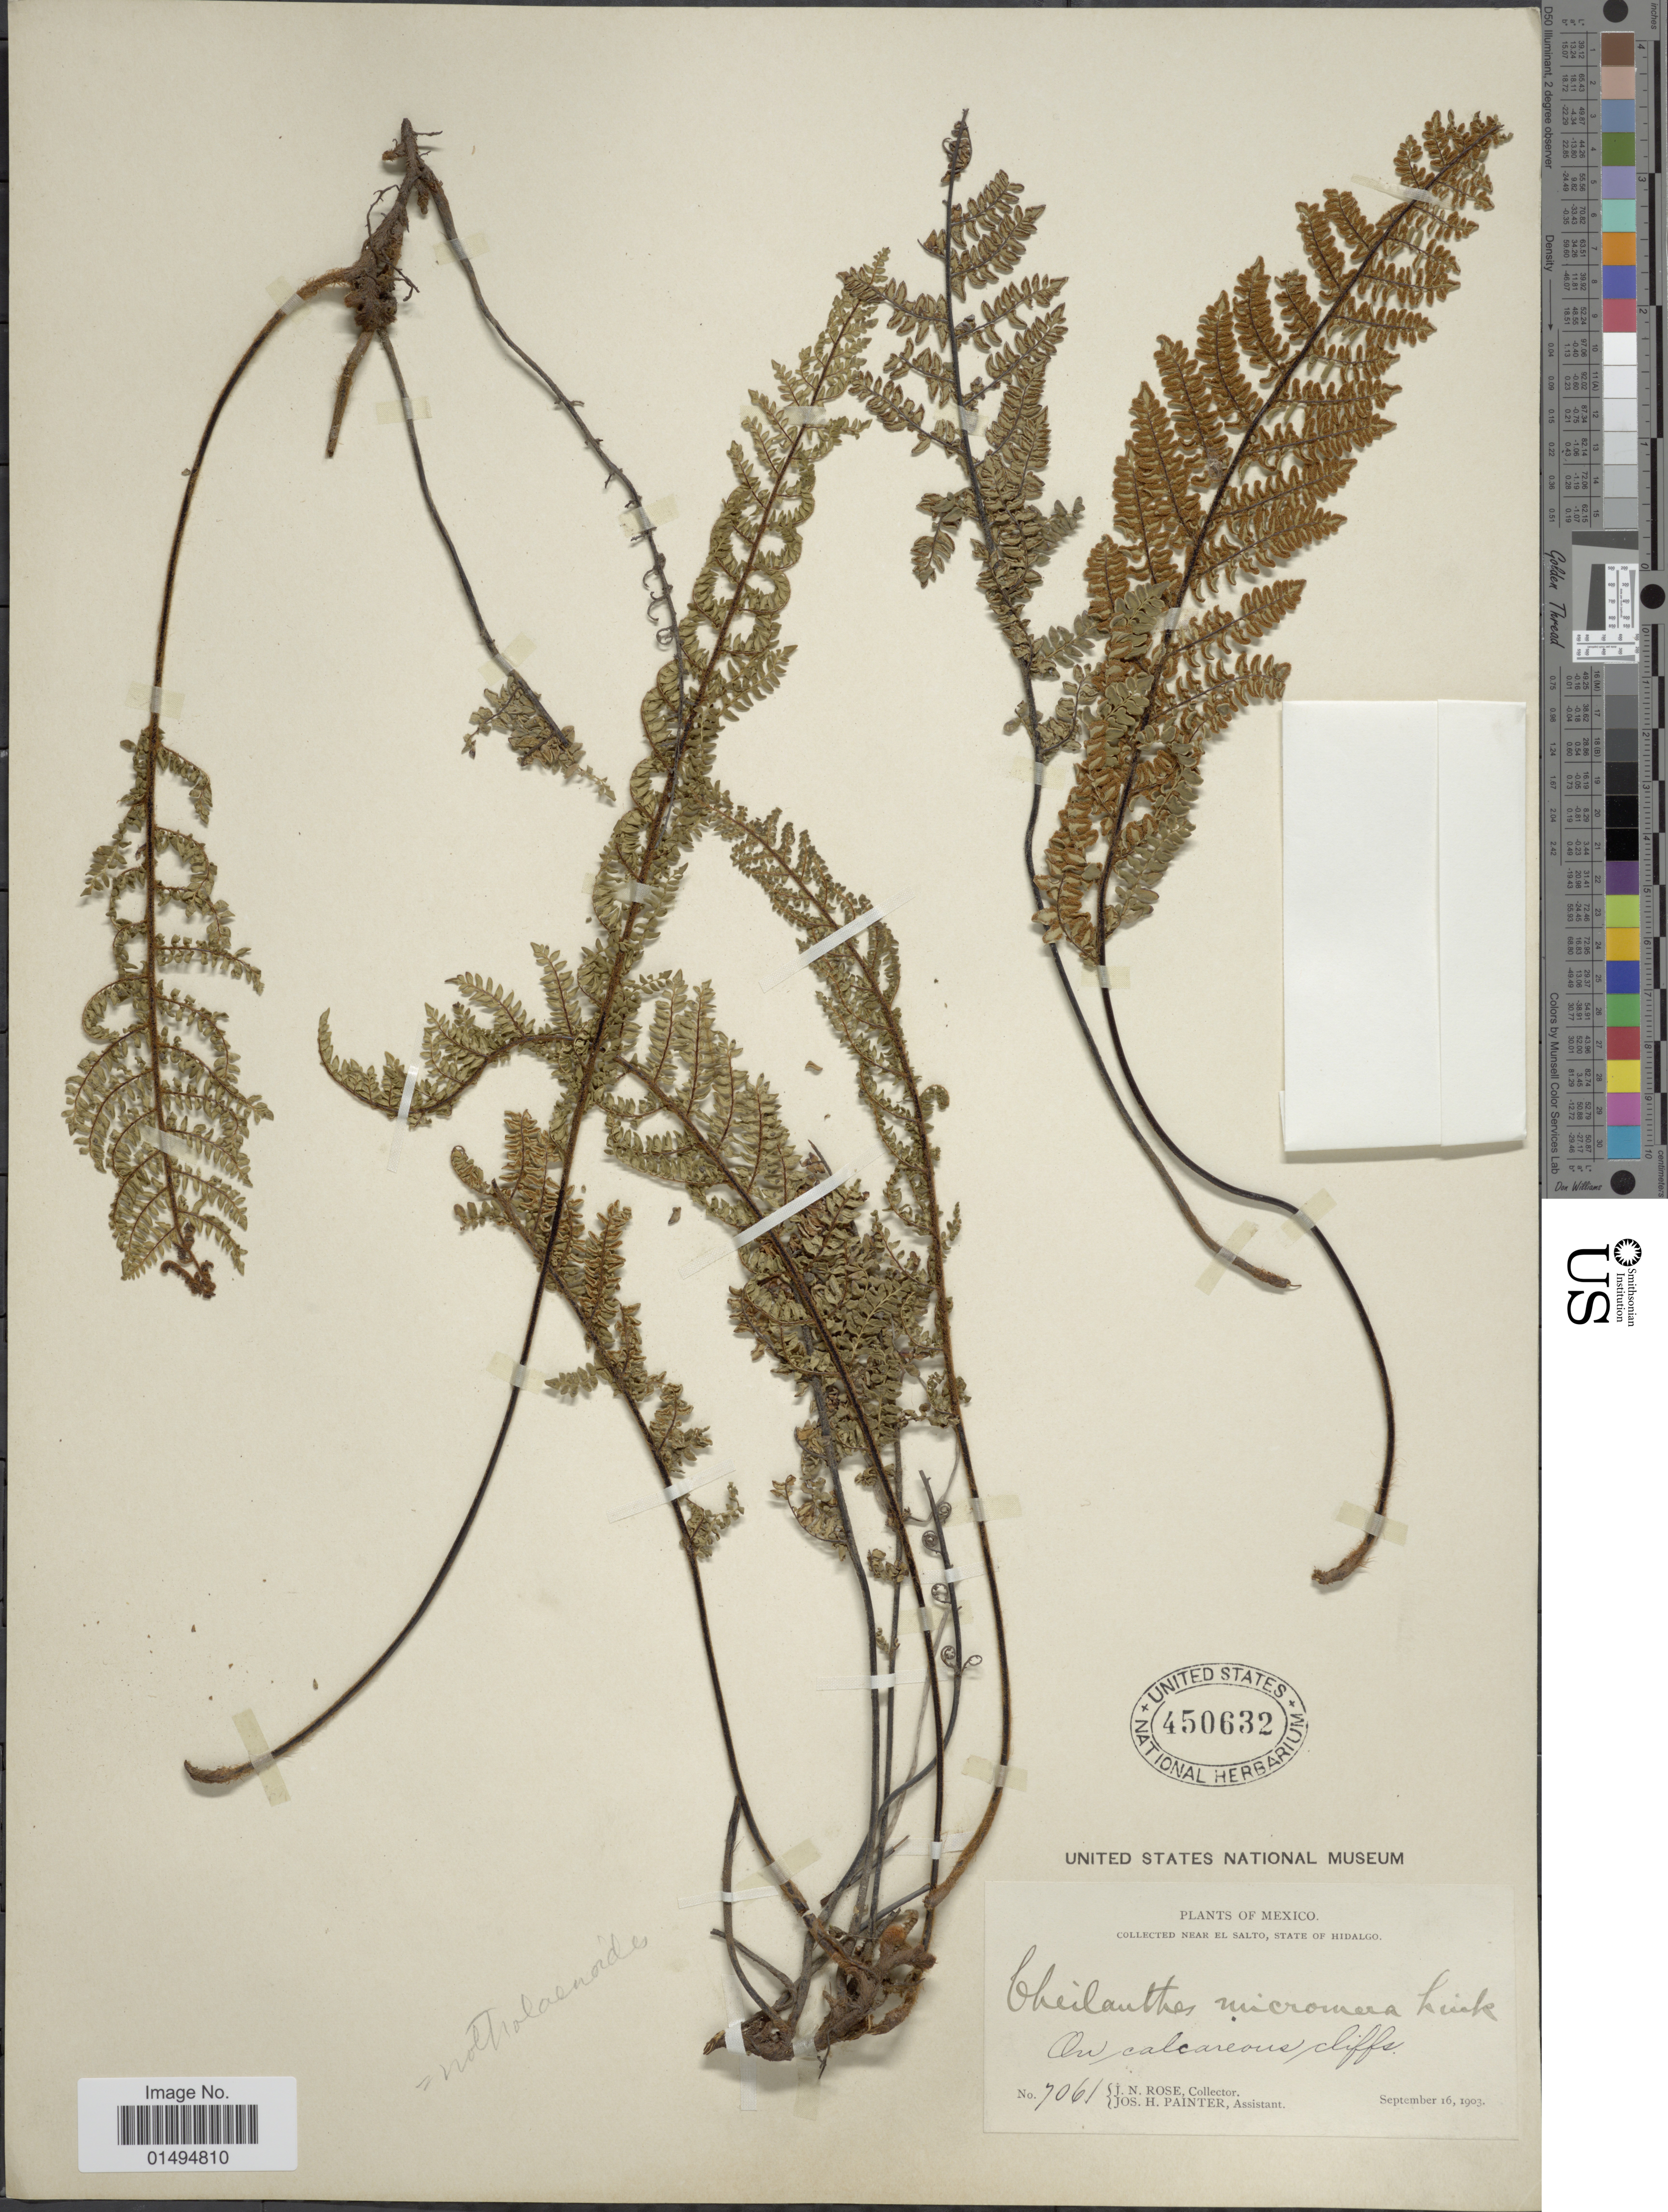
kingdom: Plantae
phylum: Tracheophyta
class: Polypodiopsida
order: Polypodiales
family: Pteridaceae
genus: Myriopteris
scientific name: Myriopteris notholaenoides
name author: (Desv.) Grusz & Windham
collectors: J. N. Rose & J. H. Painter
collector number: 7061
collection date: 1903-09-16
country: Mexico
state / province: Hidalgo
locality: Near El Salto, State of Hidalgo.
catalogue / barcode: US 450632